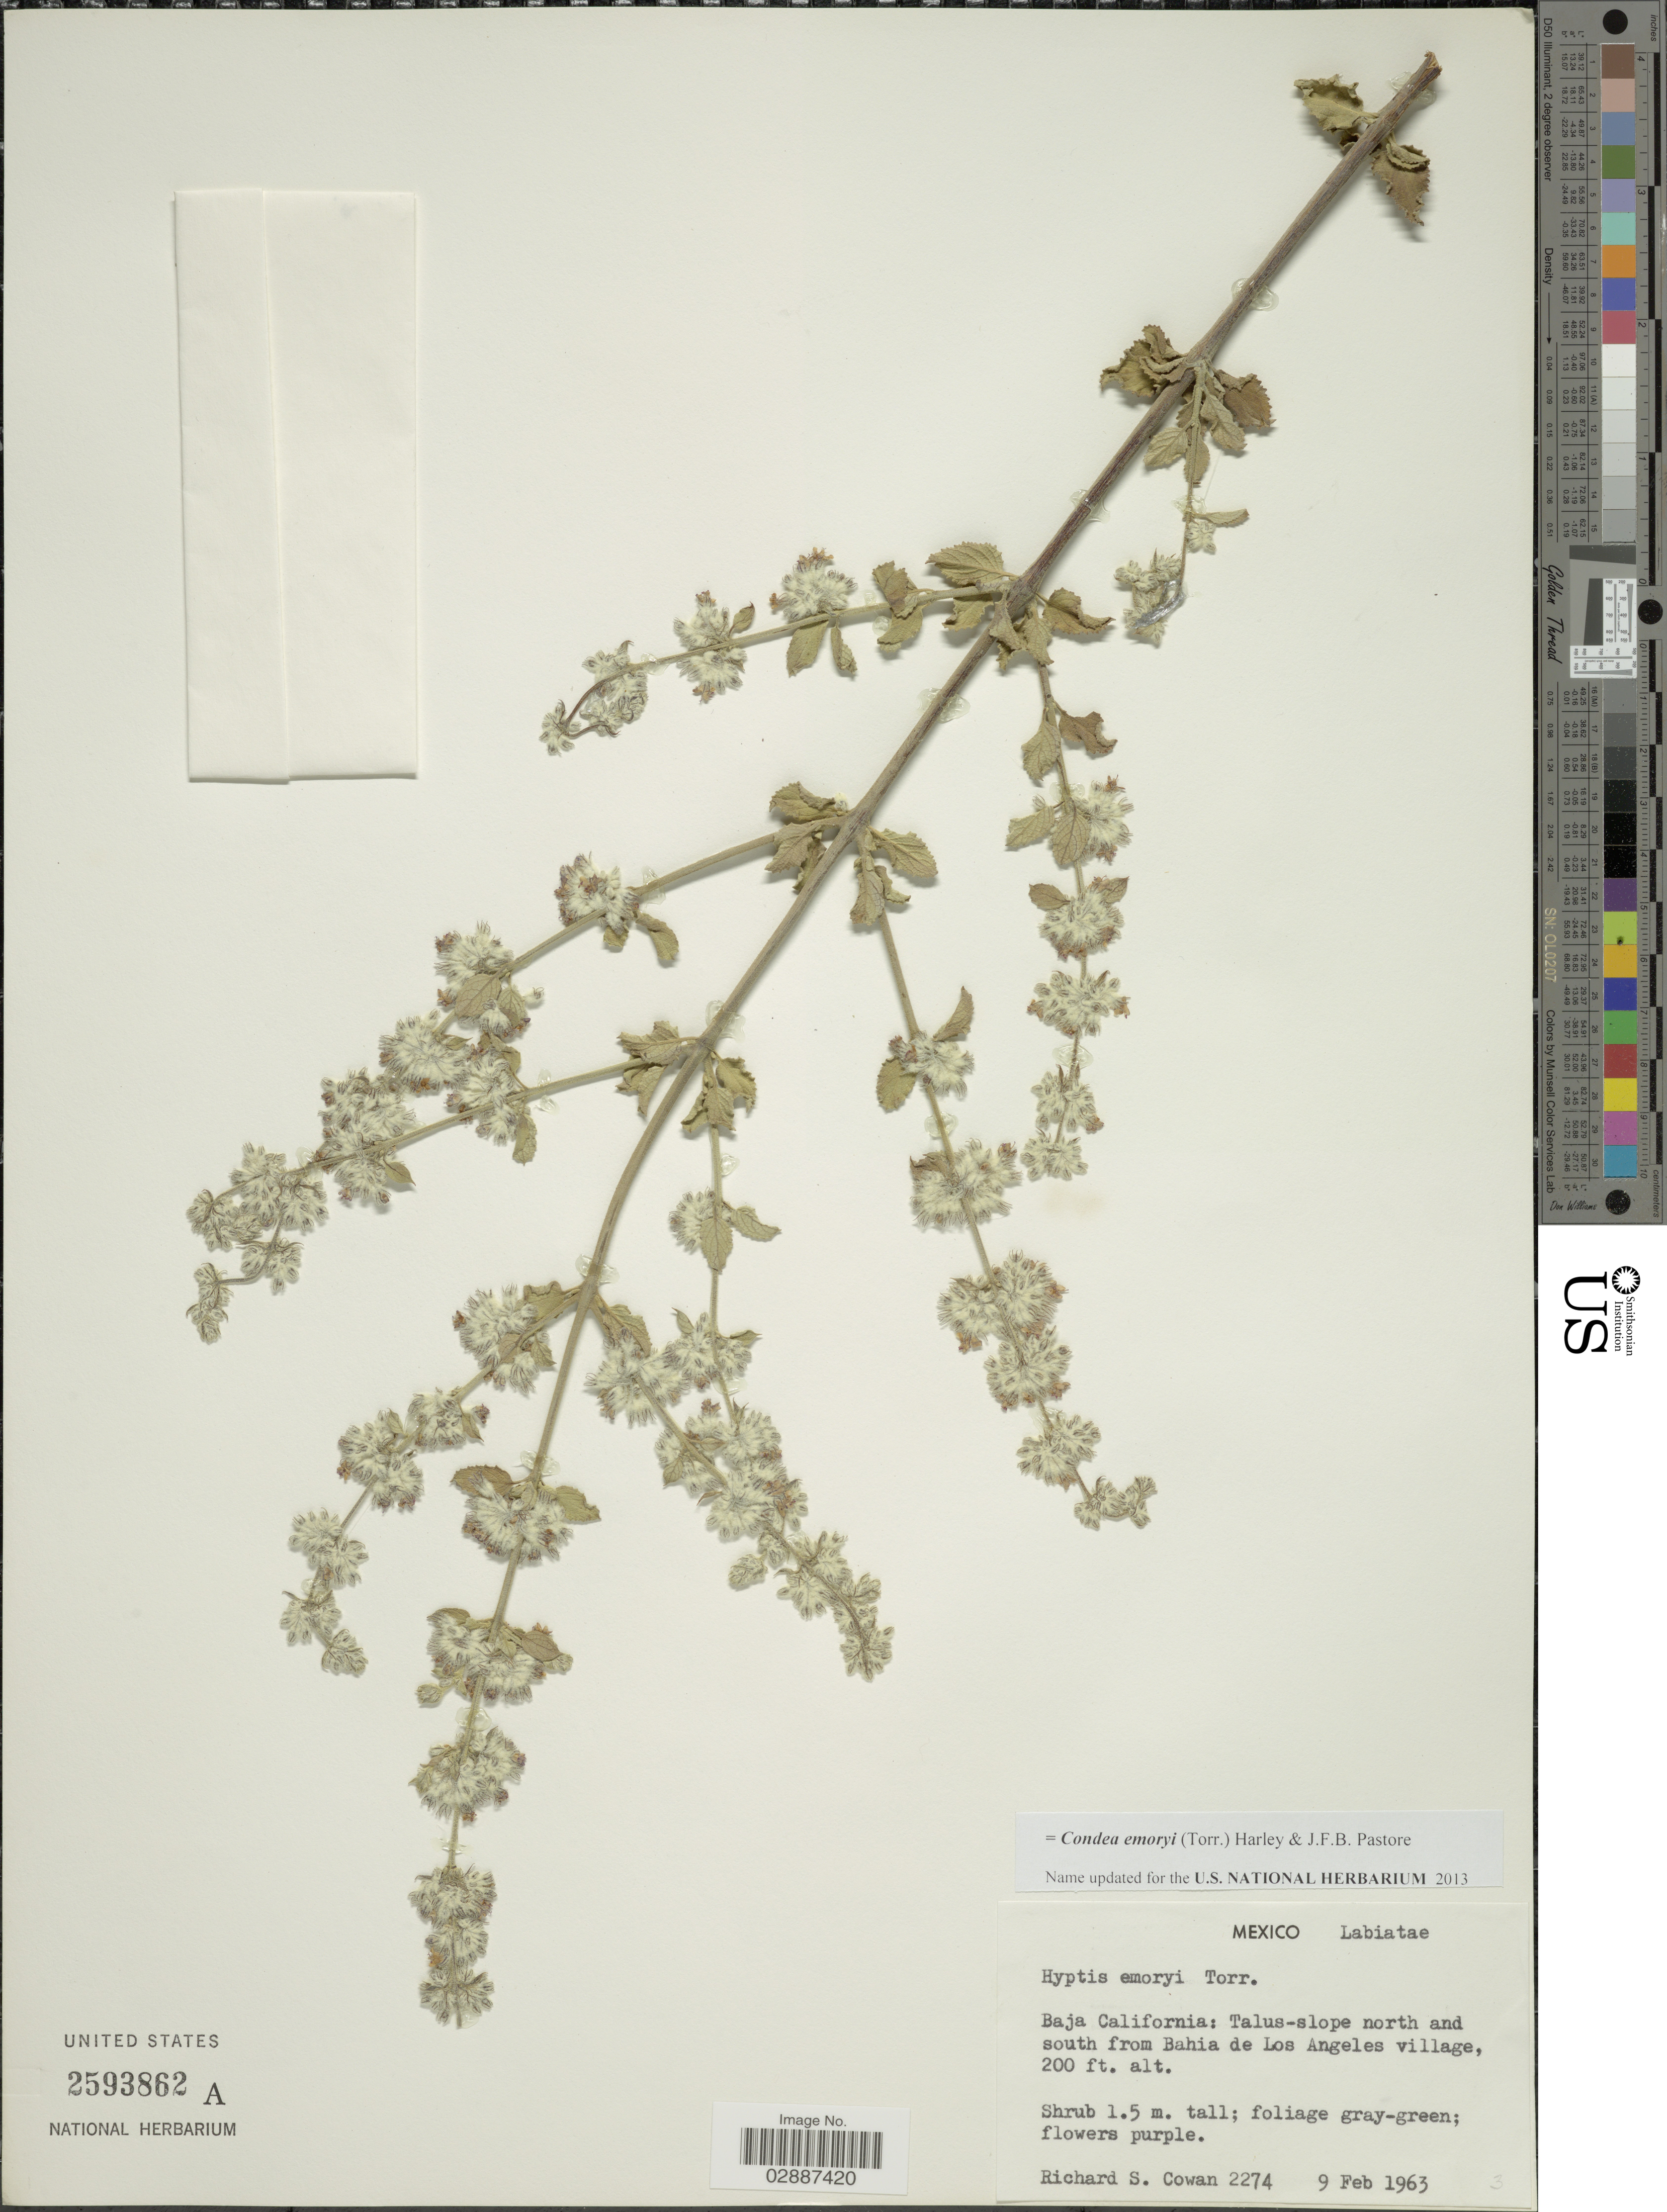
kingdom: Plantae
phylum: Tracheophyta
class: Magnoliopsida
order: Lamiales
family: Lamiaceae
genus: Condea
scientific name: Condea emoryi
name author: (Torr.) Harley & J.F.B. Pastore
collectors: R. S. Cowan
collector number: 2274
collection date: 1963-02-09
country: Mexico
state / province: Baja California Norte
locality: Talus-slope north and south from Bahia de Los Angeles village.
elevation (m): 61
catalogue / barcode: US 2593862A